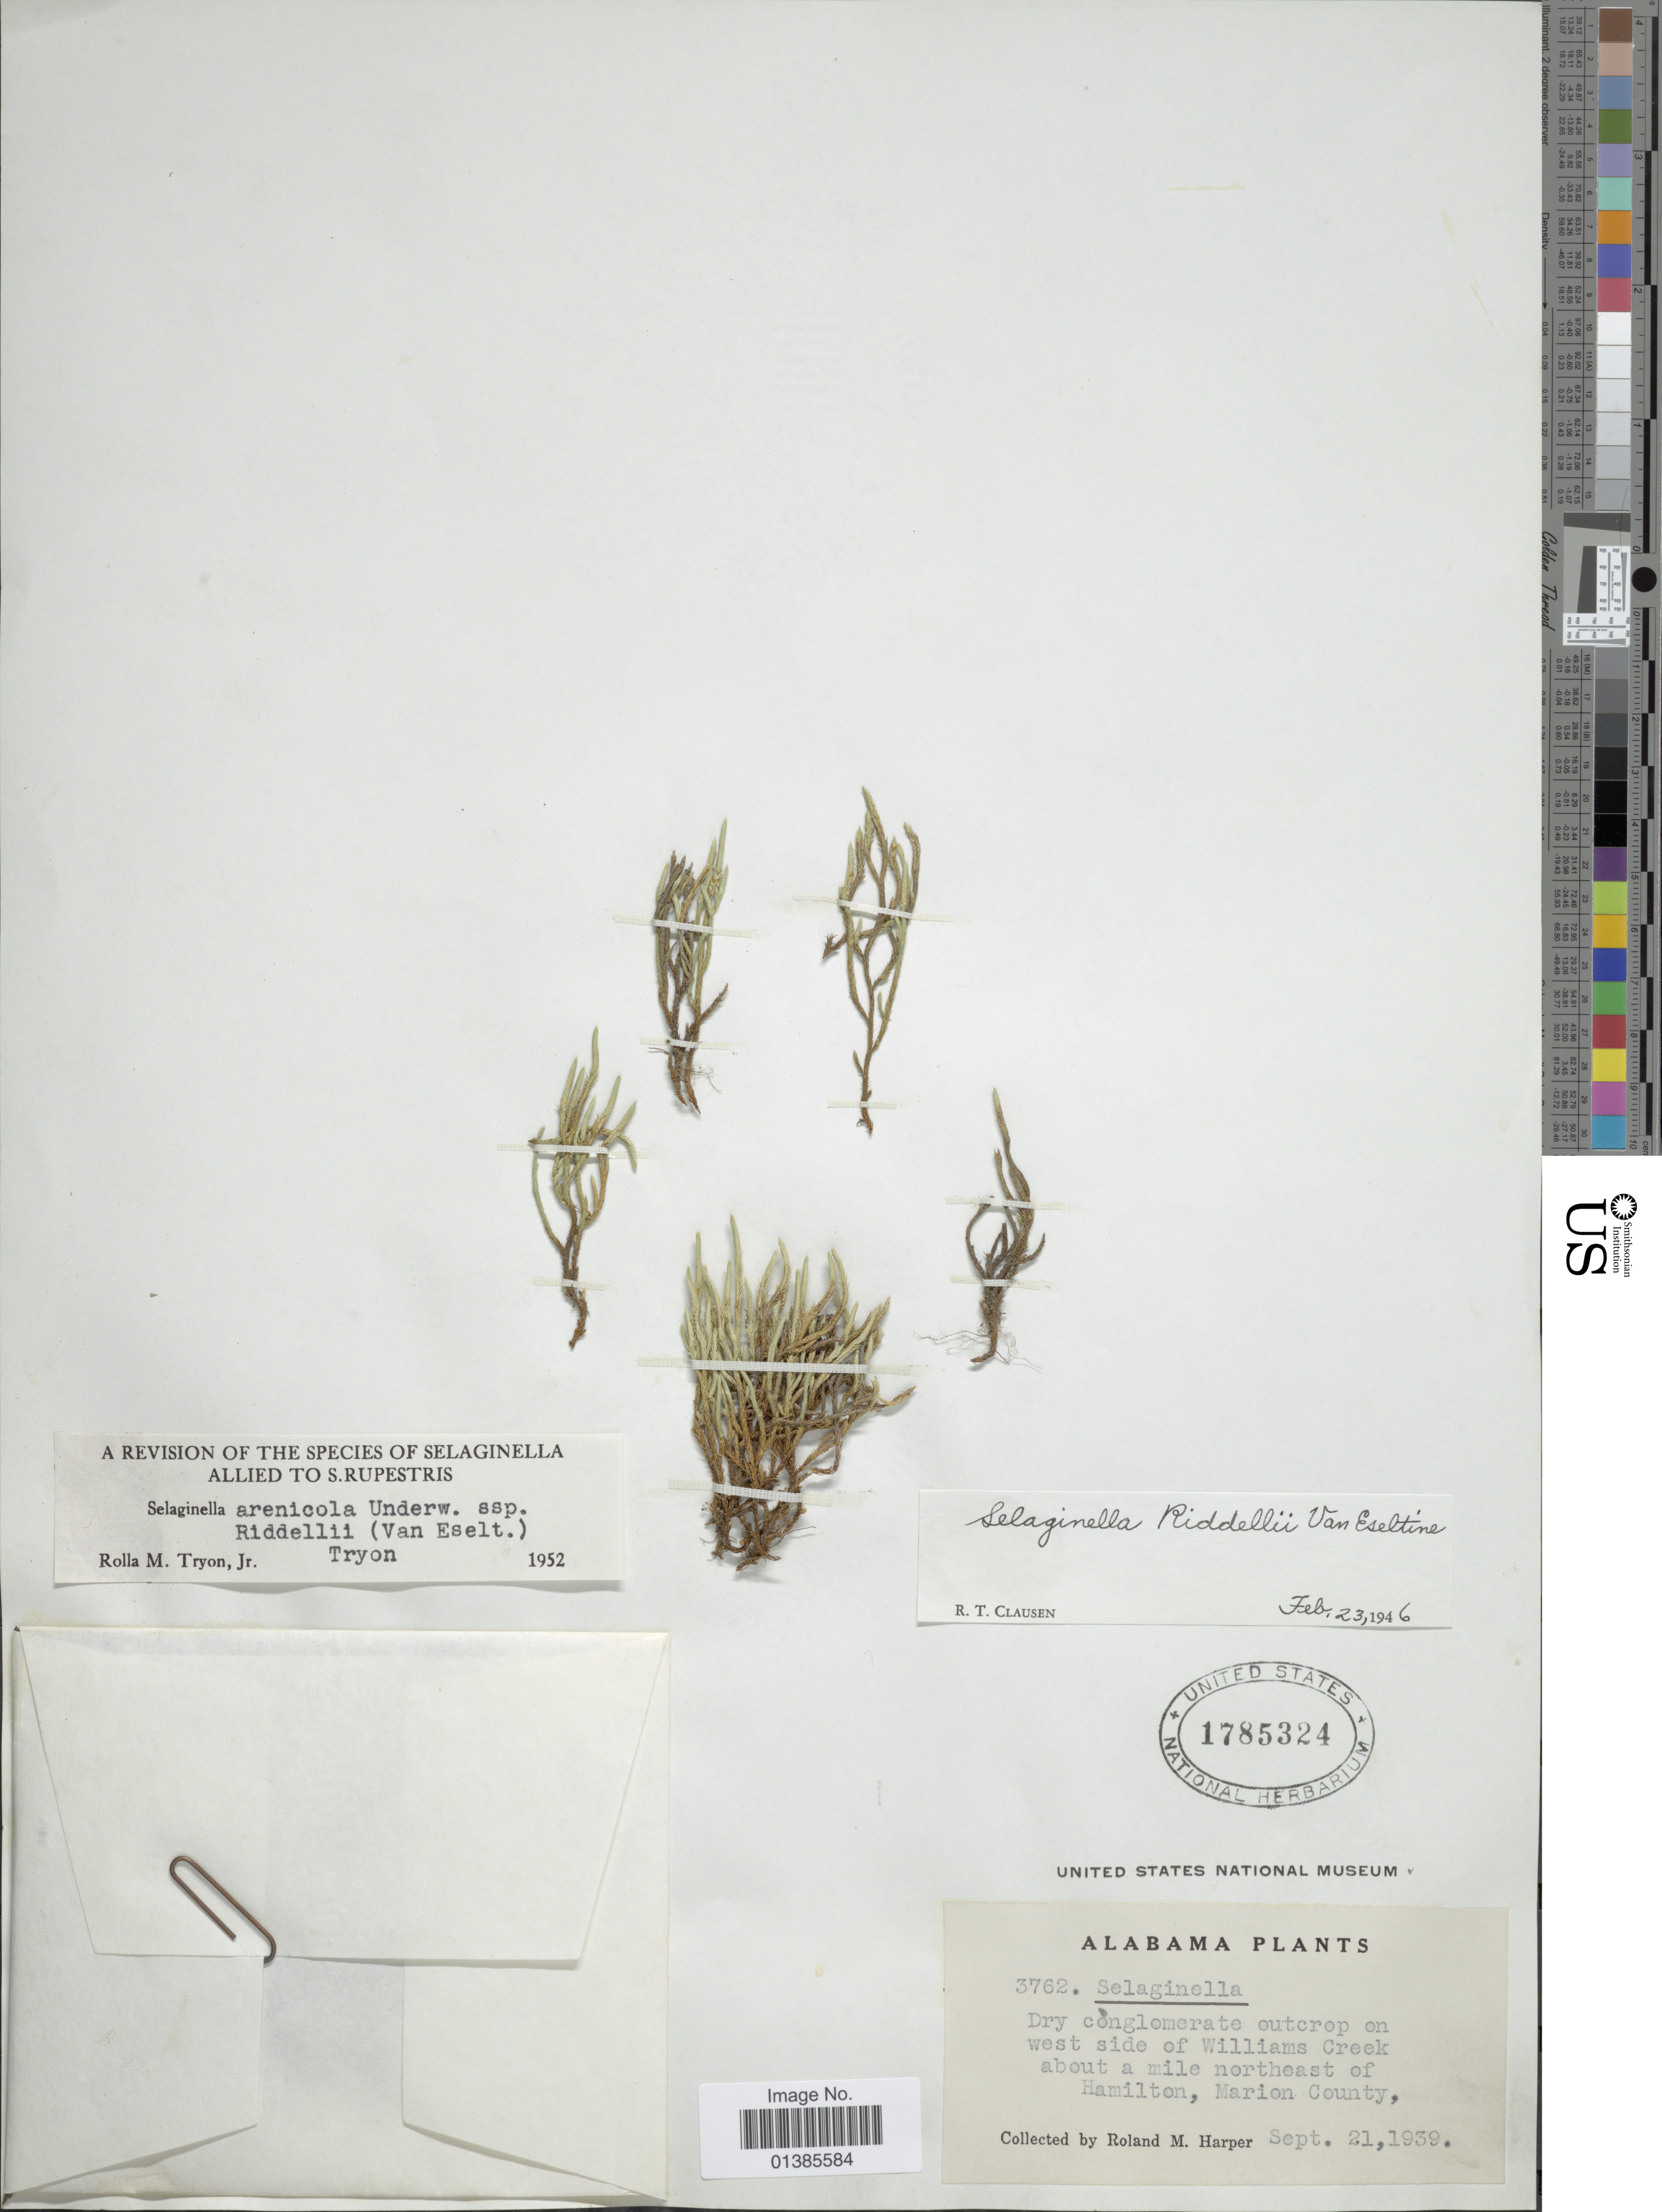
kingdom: Plantae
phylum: Tracheophyta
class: Lycopodiopsida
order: Selaginellales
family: Selaginellaceae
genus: Selaginella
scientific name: Selaginella arenicola subsp. riddellii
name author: (Van Eselt.) R.M. Tryon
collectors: R. M. Harper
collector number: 3762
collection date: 1939-09-21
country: United States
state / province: Alabama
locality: Dry conglomerate outcrop on west side of Williams Creek about a mile northeast of Hamilton, Marion County.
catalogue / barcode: US 1785324